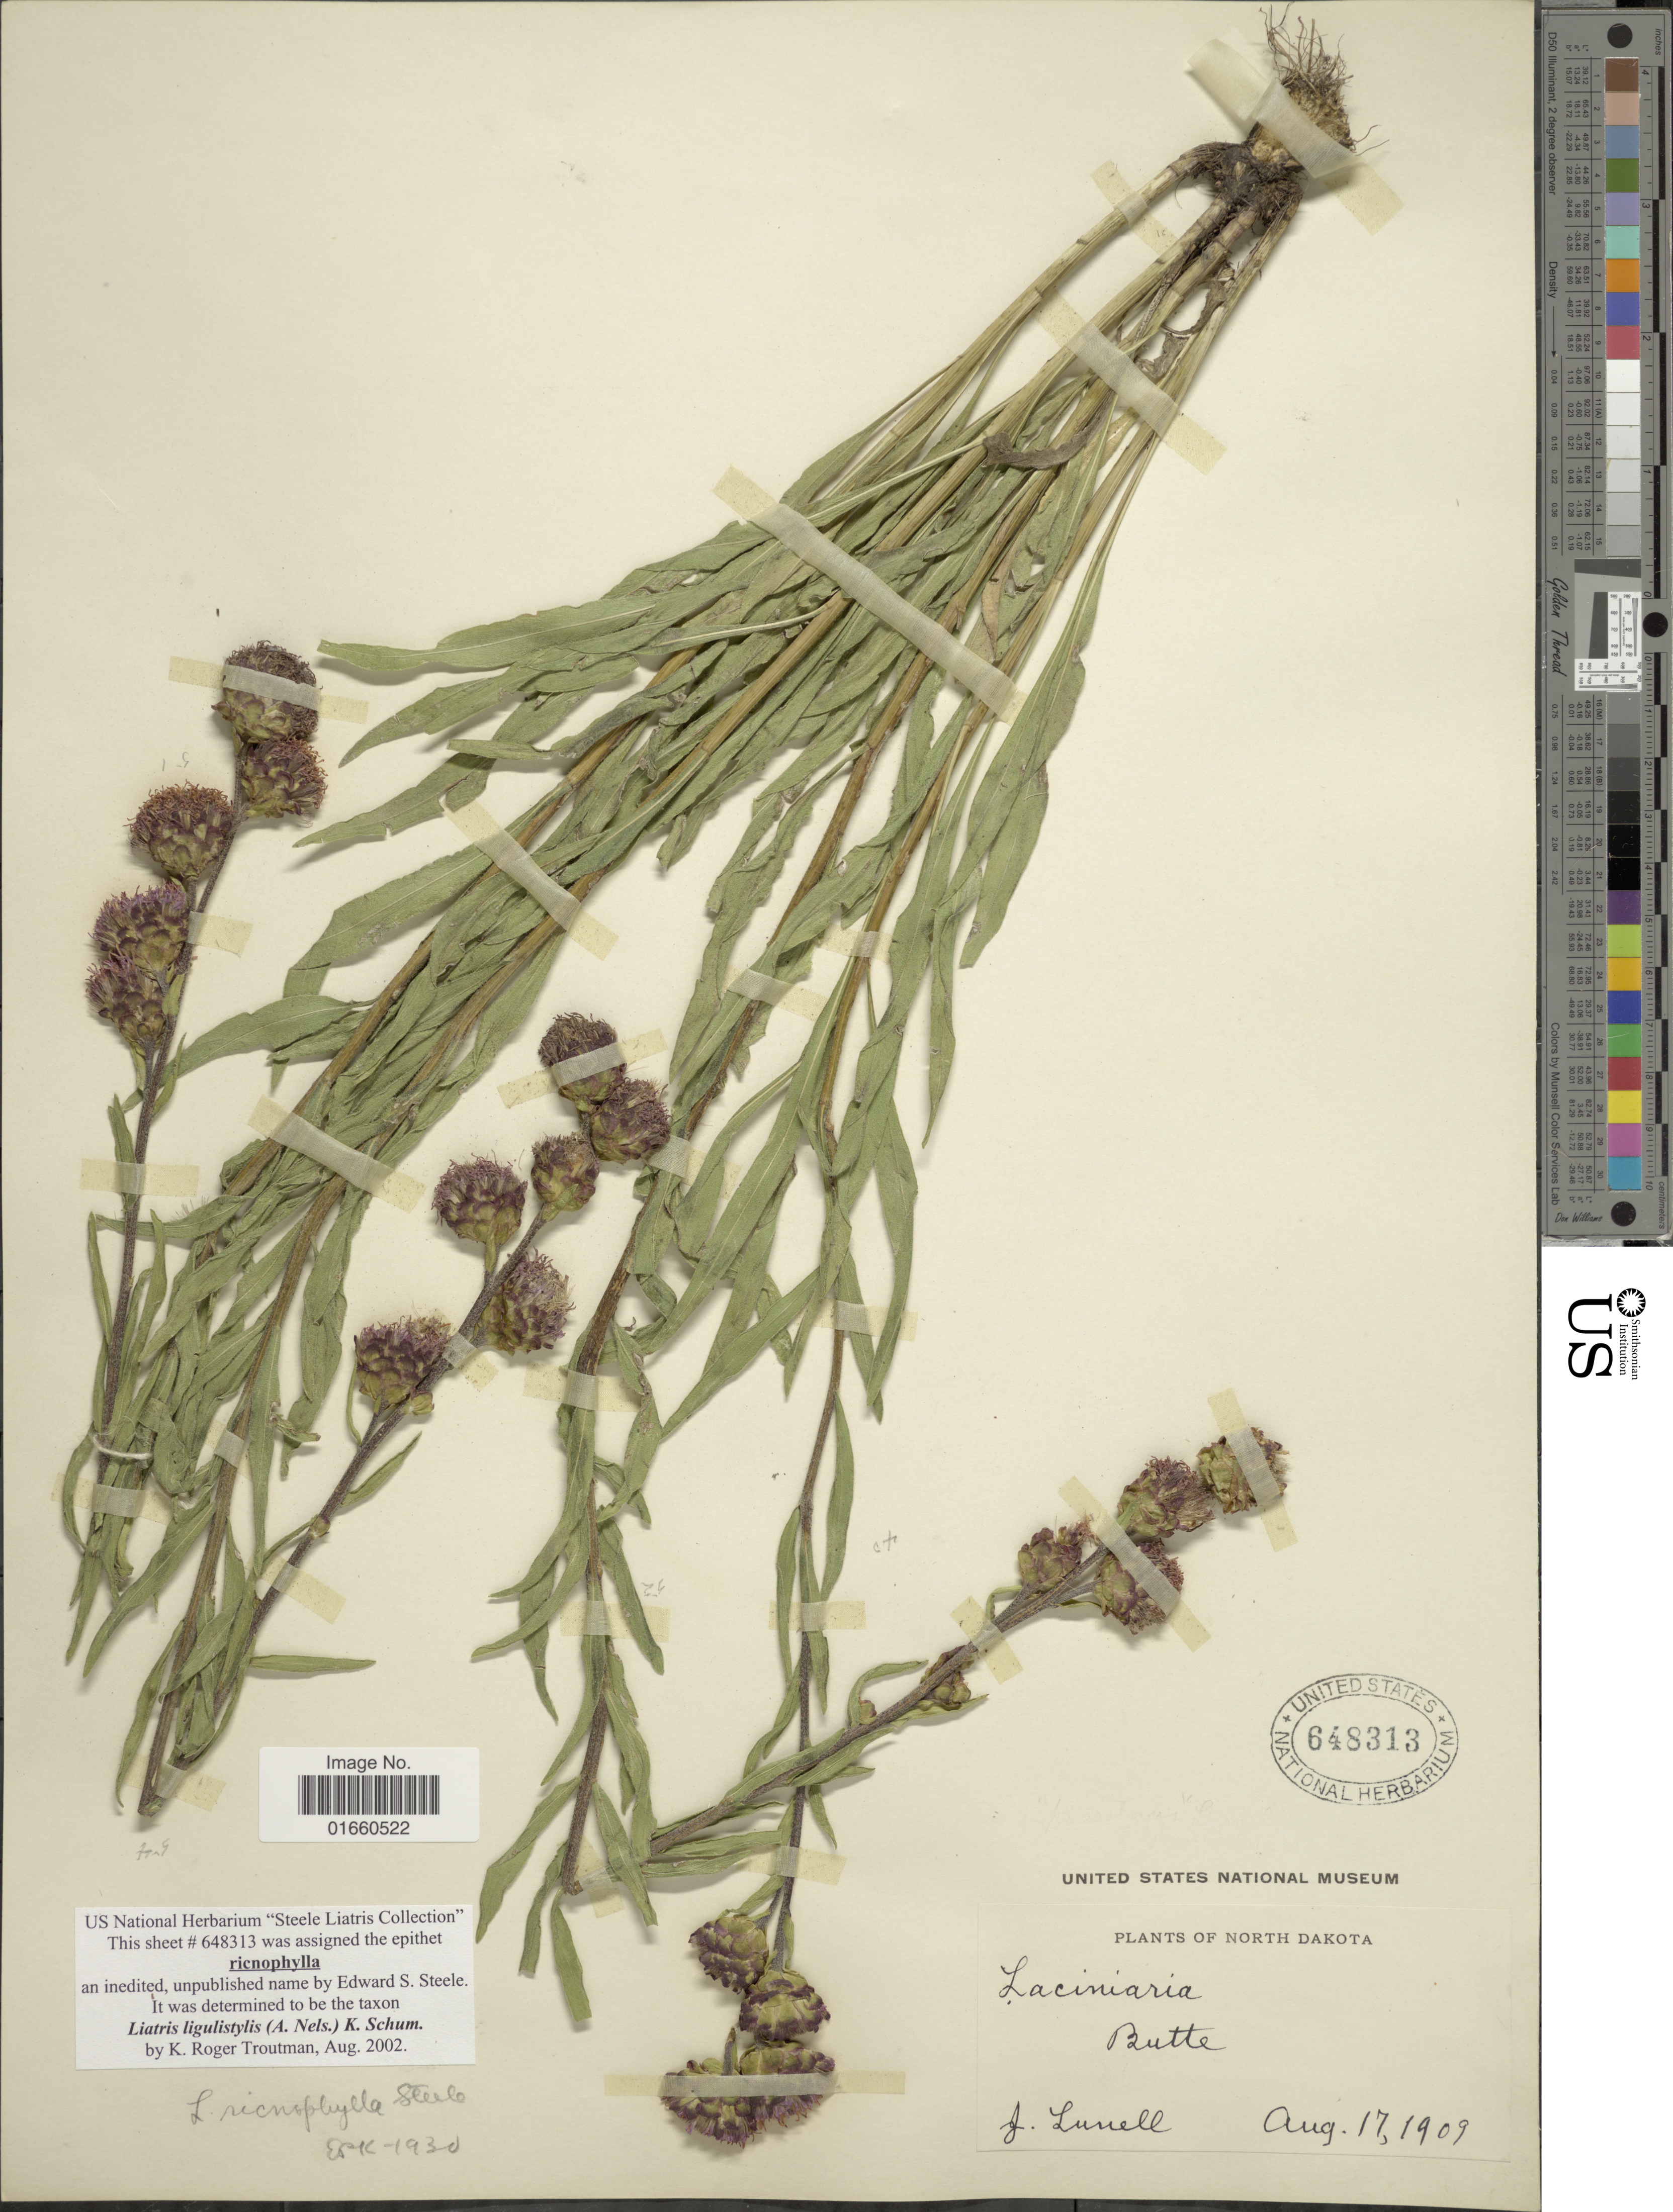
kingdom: Plantae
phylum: Tracheophyta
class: Magnoliopsida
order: Asterales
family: Asteraceae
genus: Liatris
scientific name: Liatris ligulistylis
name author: (A. Nelson) K. Schum.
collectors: J. Lunell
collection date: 1909-08-17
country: United States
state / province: North Dakota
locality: Butte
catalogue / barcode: US 648313